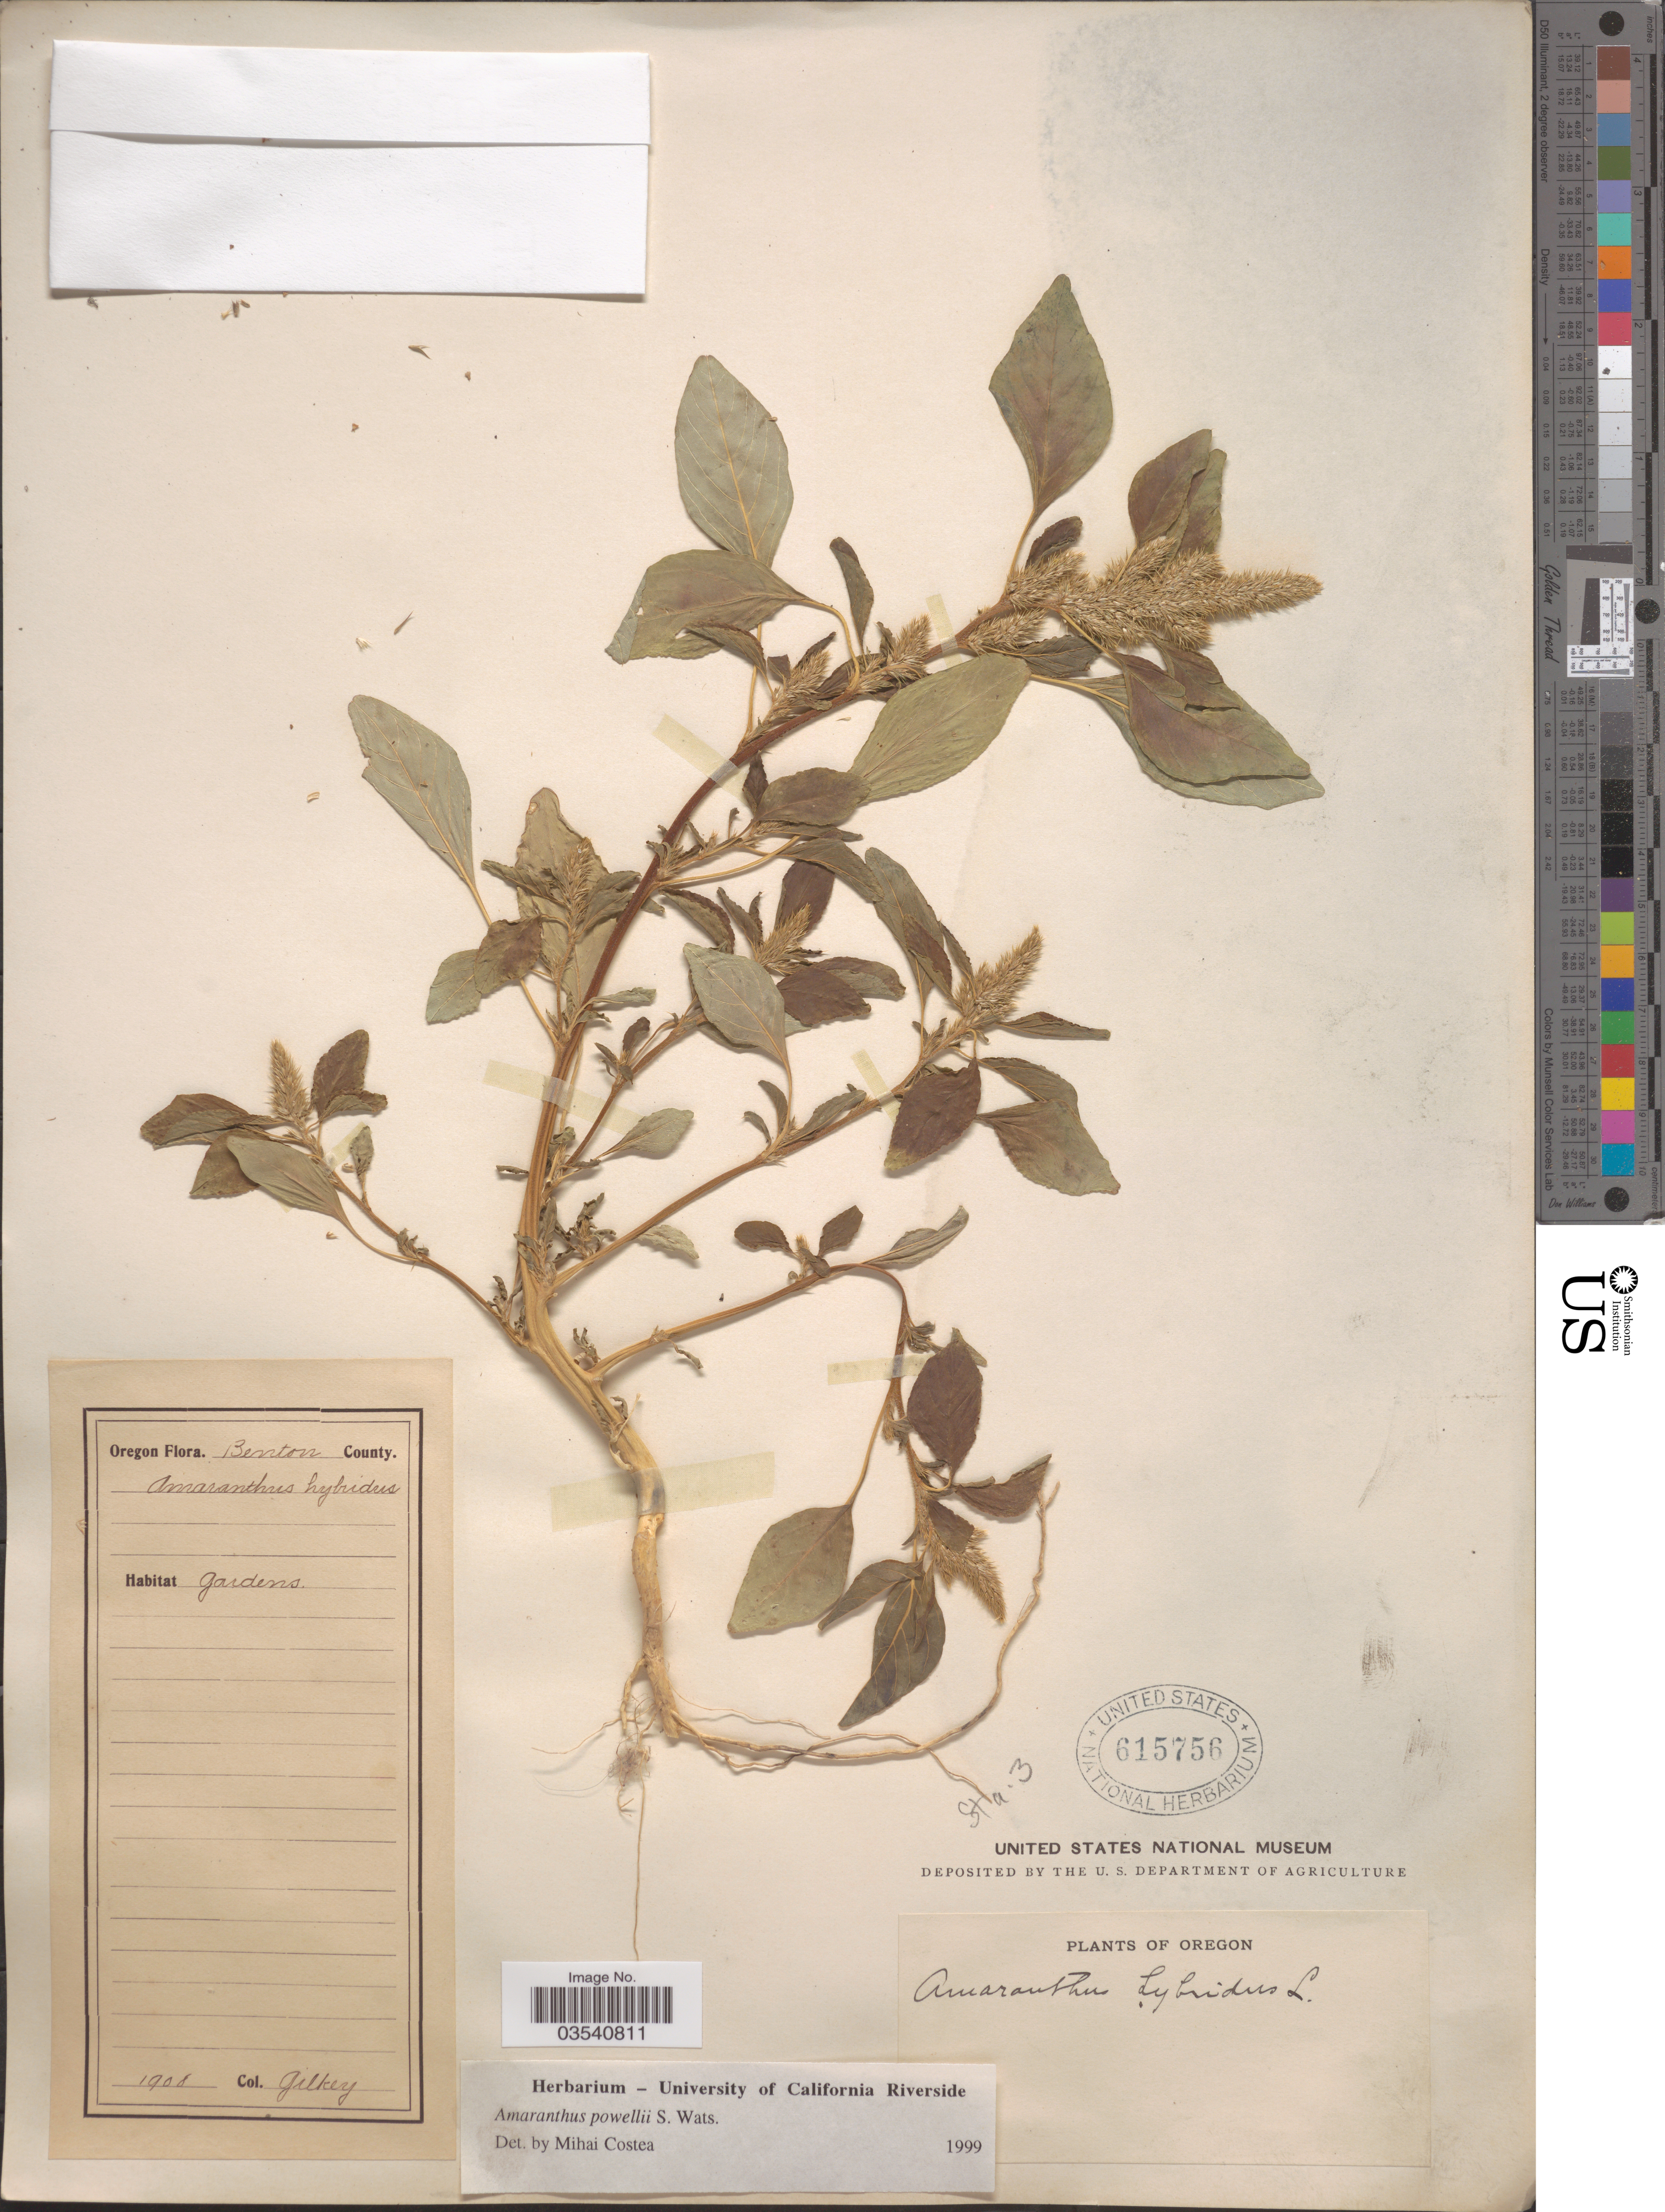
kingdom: Plantae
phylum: Tracheophyta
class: Magnoliopsida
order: Caryophyllales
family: Amaranthaceae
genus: Amaranthus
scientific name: Amaranthus powellii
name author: S. Watson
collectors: Jilkery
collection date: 1908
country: United States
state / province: Oregon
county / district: Benton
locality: Benton County.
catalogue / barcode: US 615756